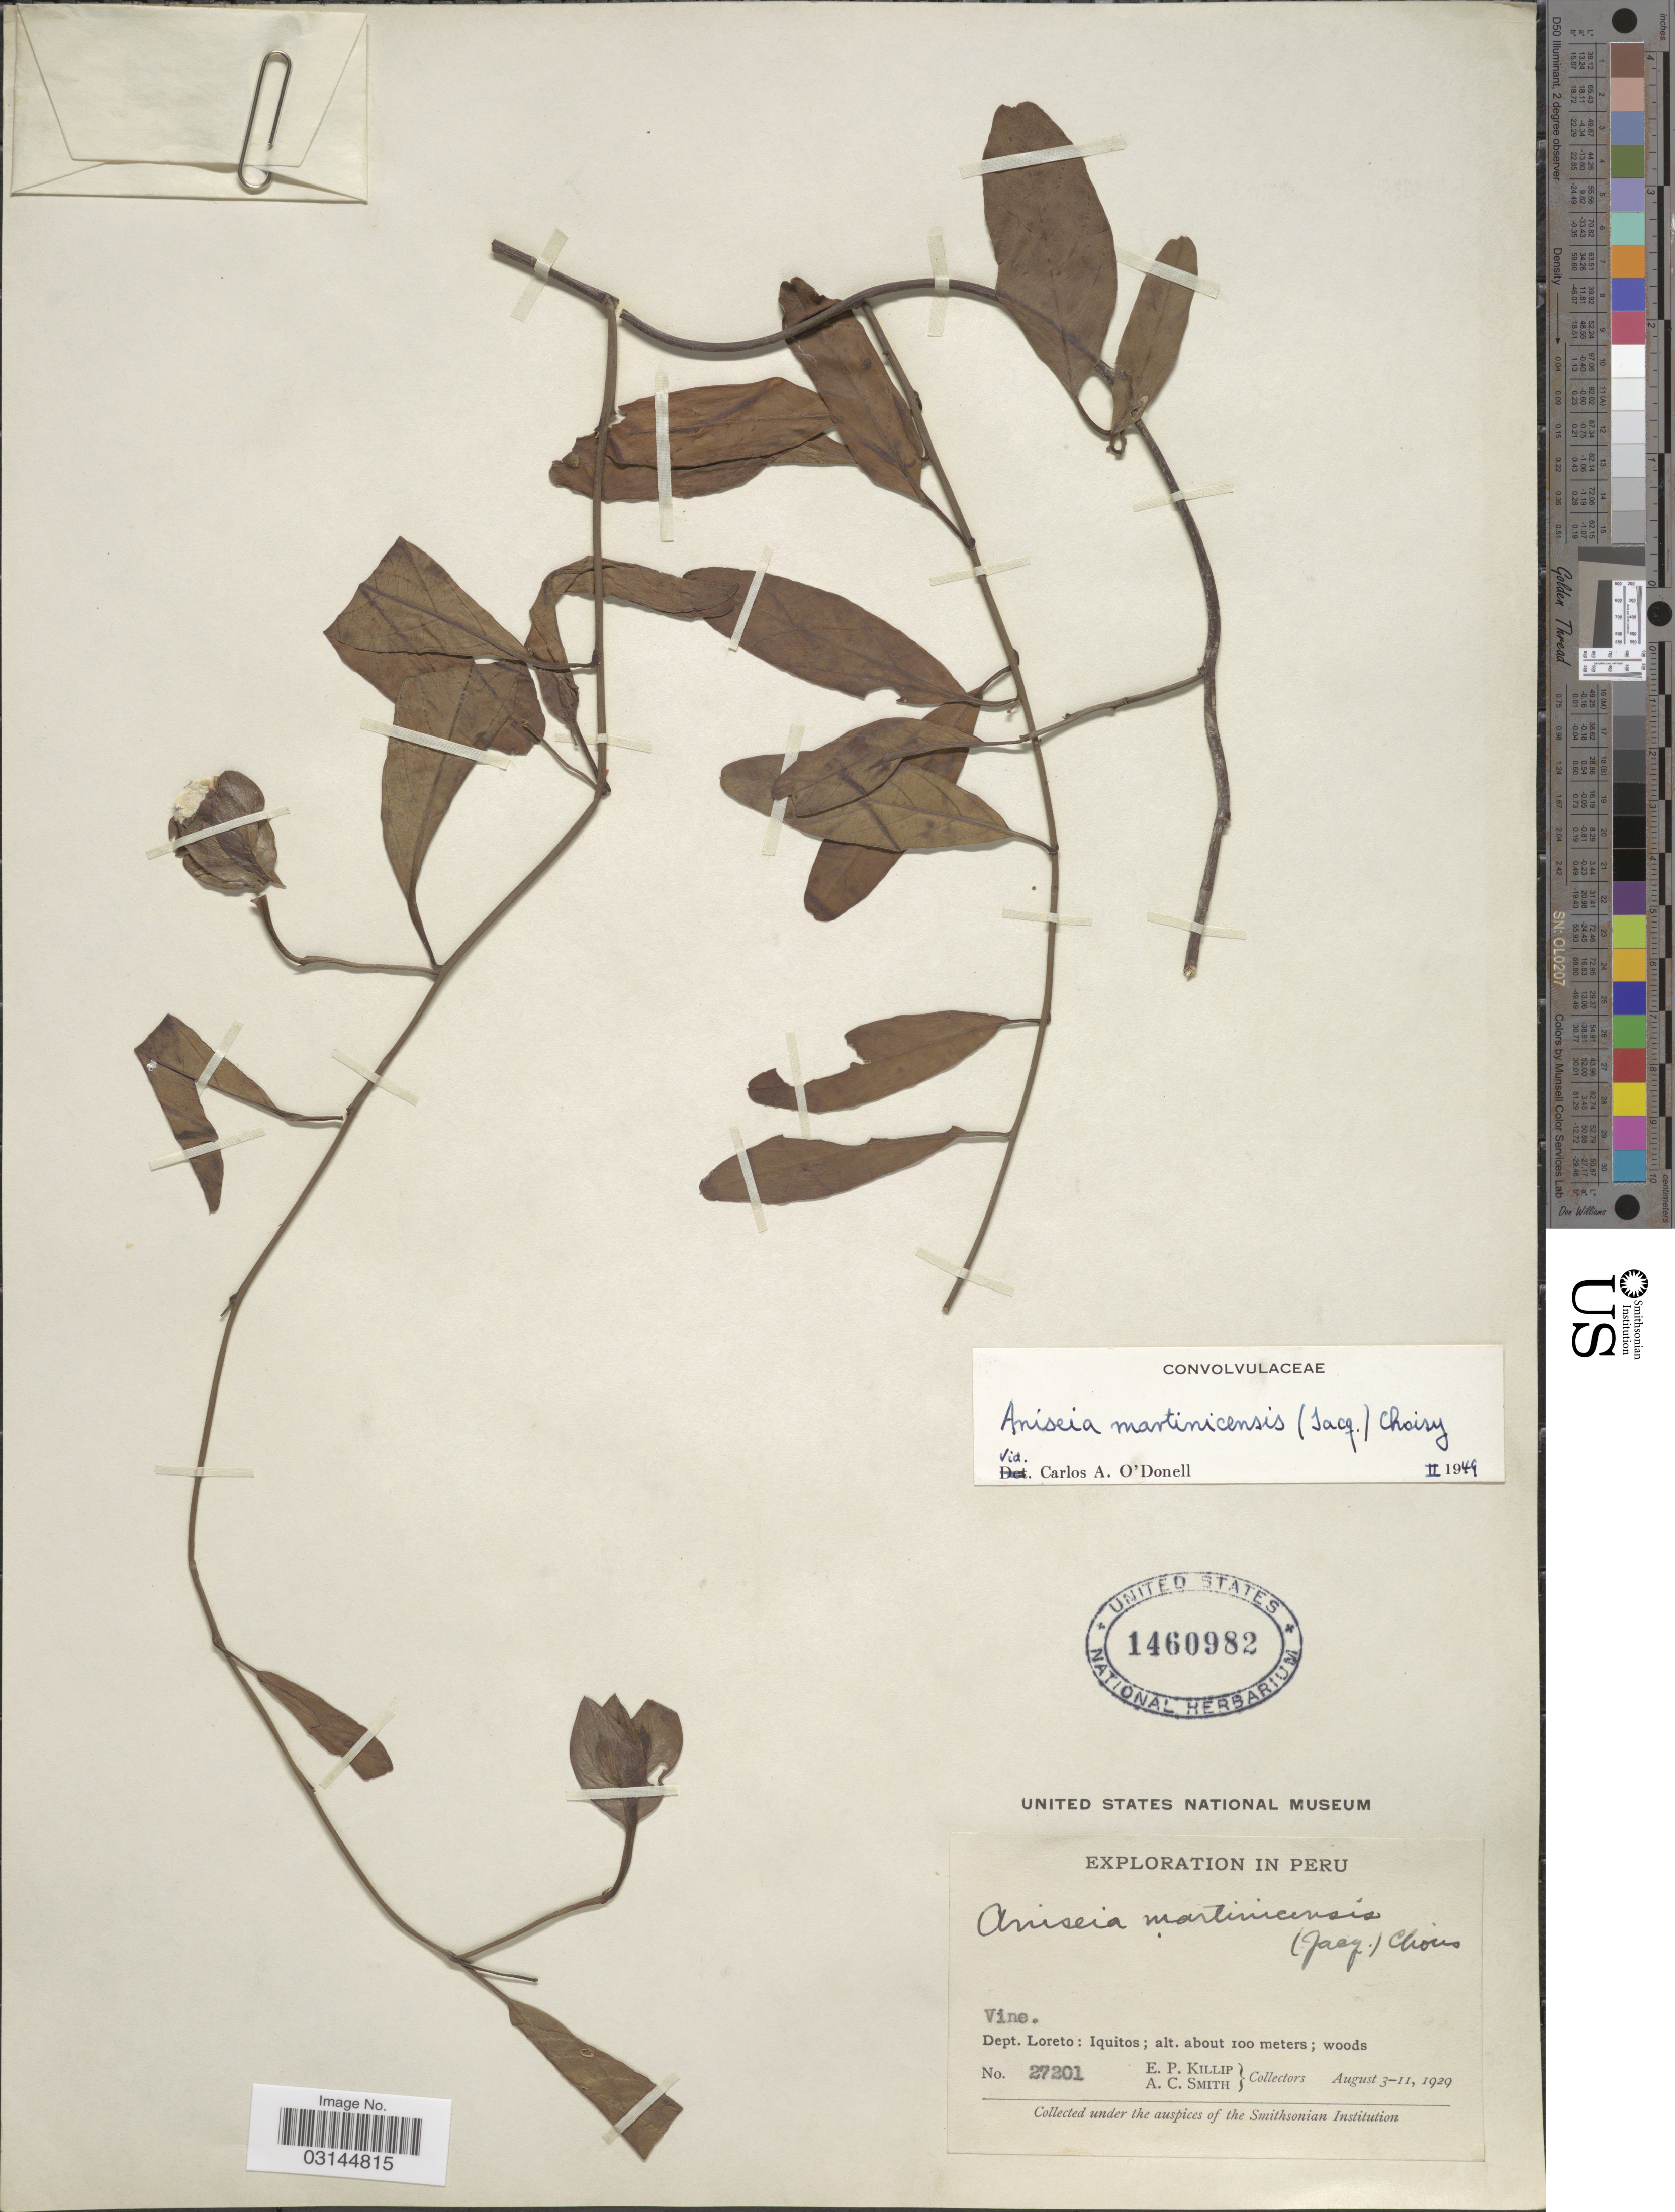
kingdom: Plantae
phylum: Tracheophyta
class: Magnoliopsida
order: Solanales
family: Convolvulaceae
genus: Aniseia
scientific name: Aniseia martinicensis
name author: (Jacq.) Choisy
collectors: E. P. Killip & A. C. Smith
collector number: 27201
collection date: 1929-08-03/1929-08-11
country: Peru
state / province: Loreto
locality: Dept. Loreto: Iquitos.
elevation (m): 100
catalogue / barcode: US 1460982